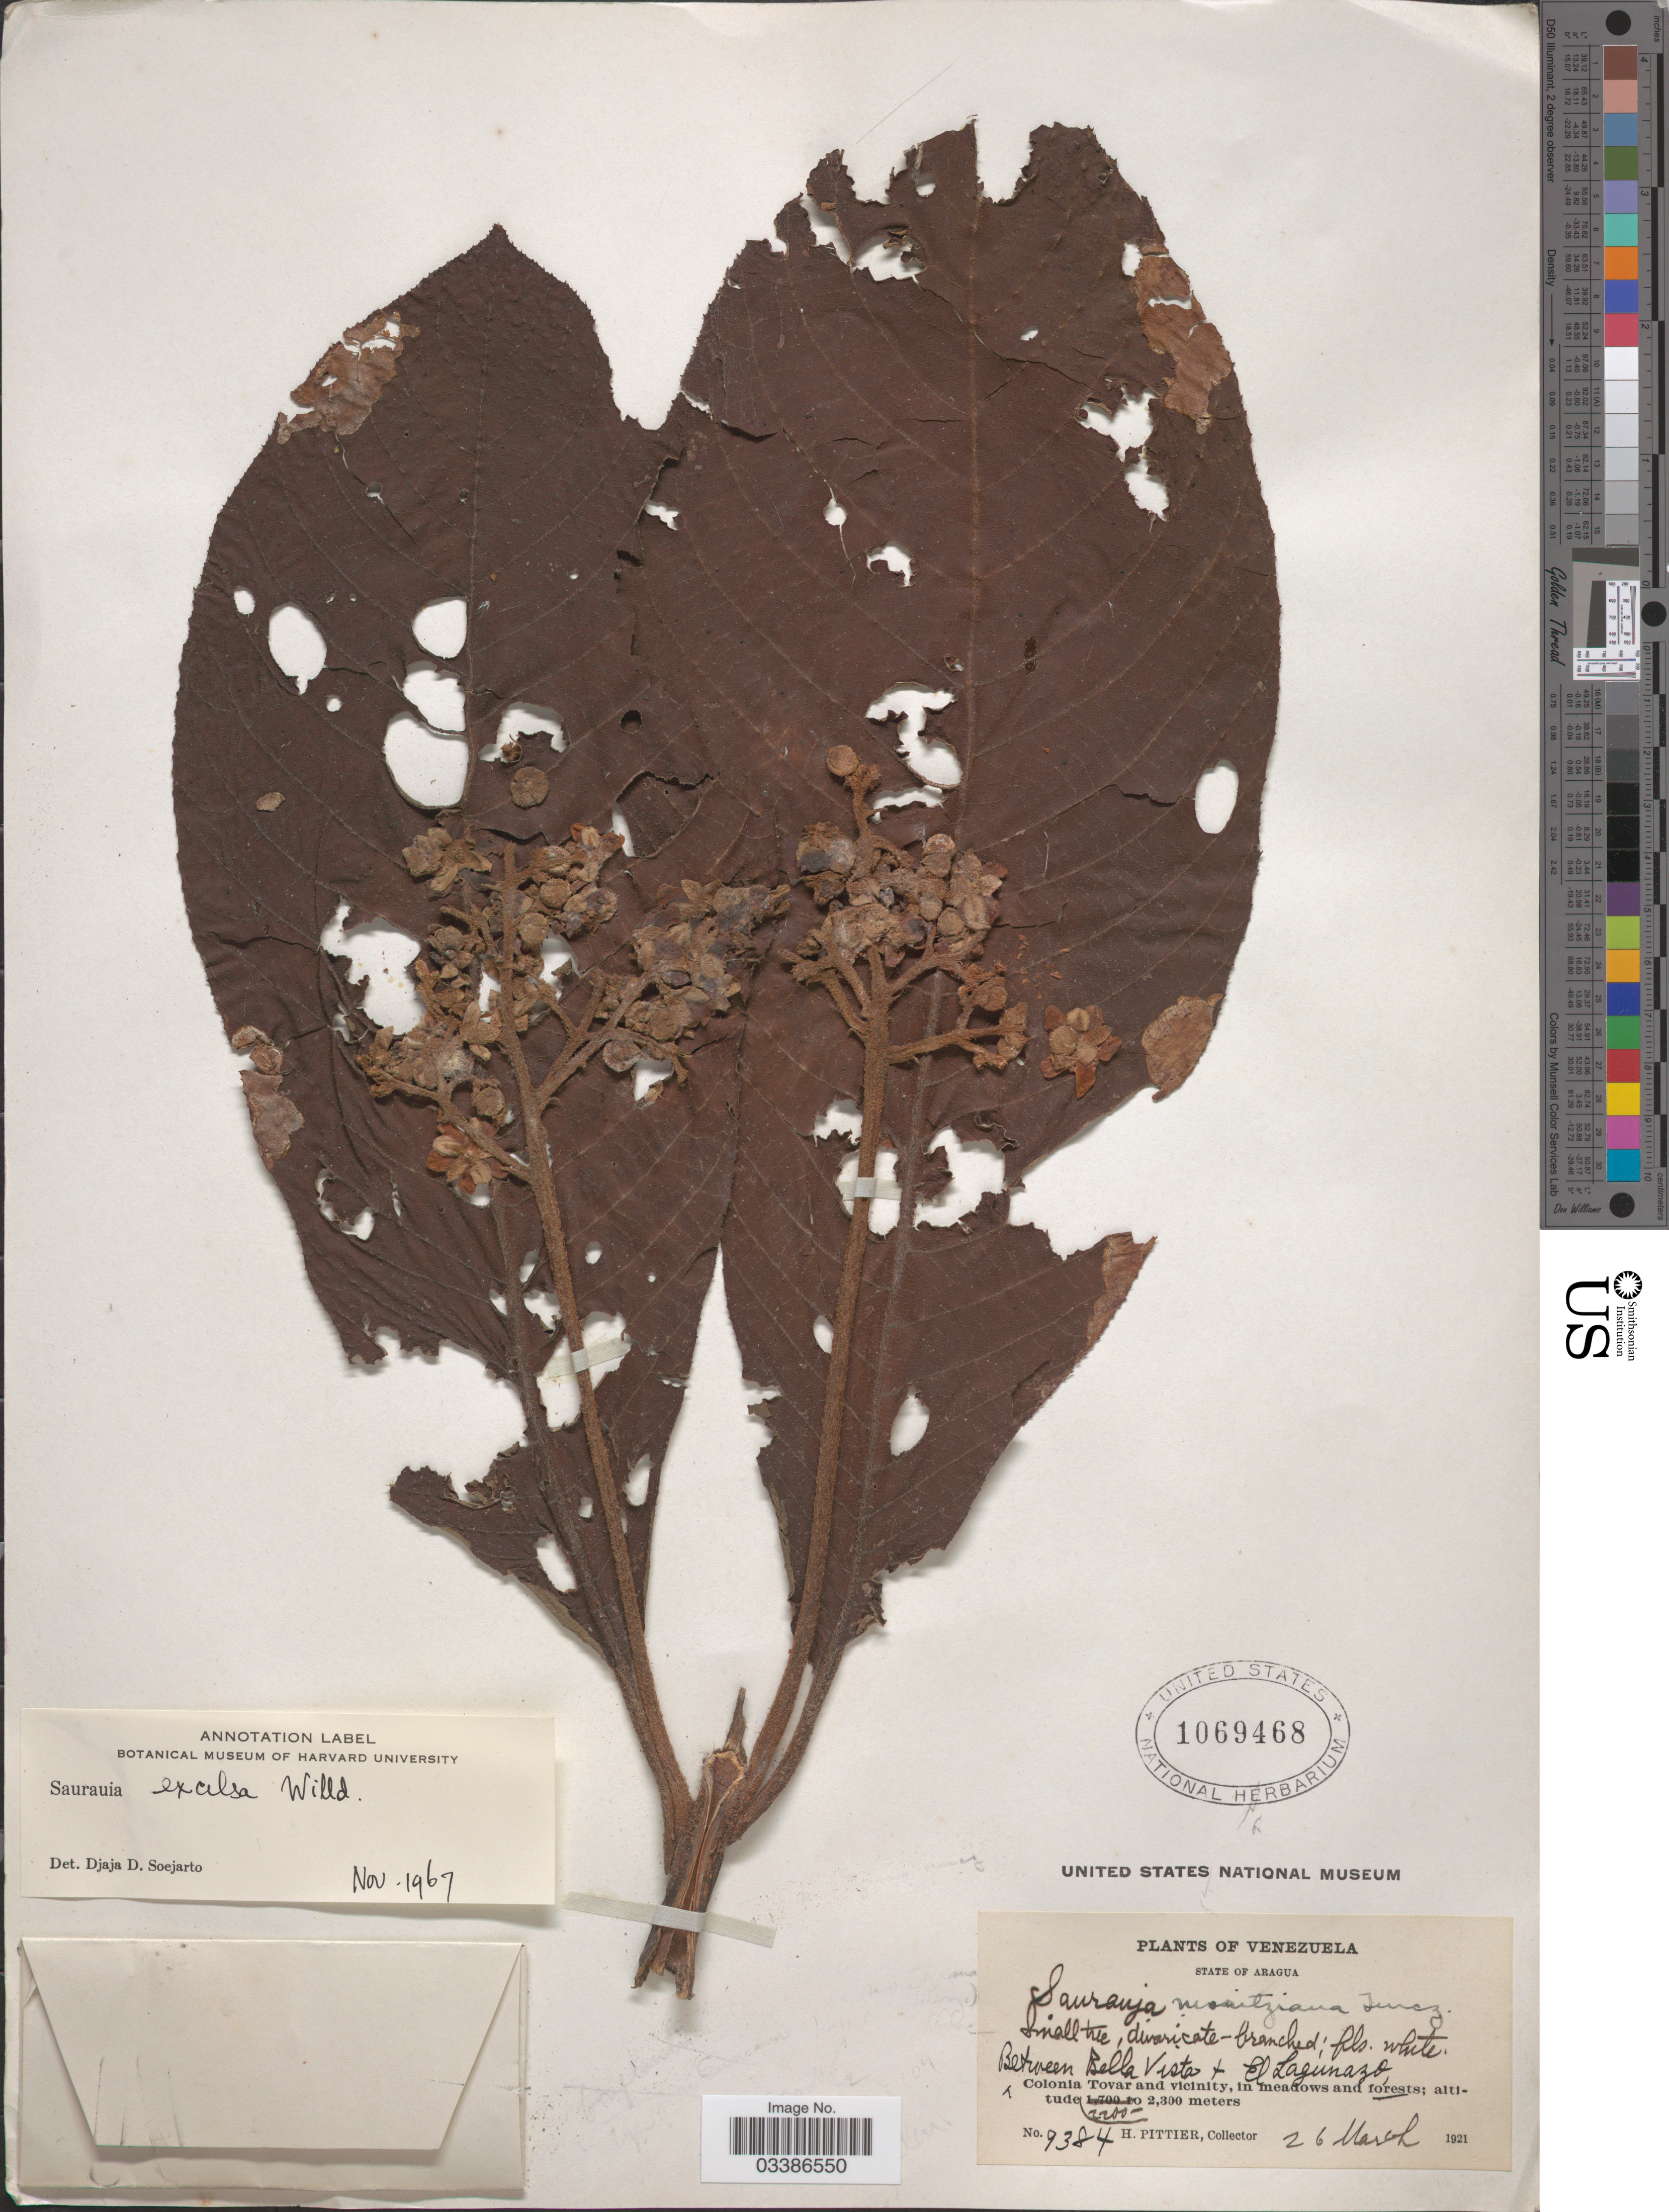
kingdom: Plantae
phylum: Tracheophyta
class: Magnoliopsida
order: Ericales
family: Actinidiaceae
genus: Saurauia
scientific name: Saurauia excelsa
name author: Willd.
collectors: H. F. Pittier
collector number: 9384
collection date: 1921-03-26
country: Venezuela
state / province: Aragua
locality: Between Bella Vista + El Lagunazo, Colonia Tovar and vicinity.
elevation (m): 2200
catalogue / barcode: US 1069468